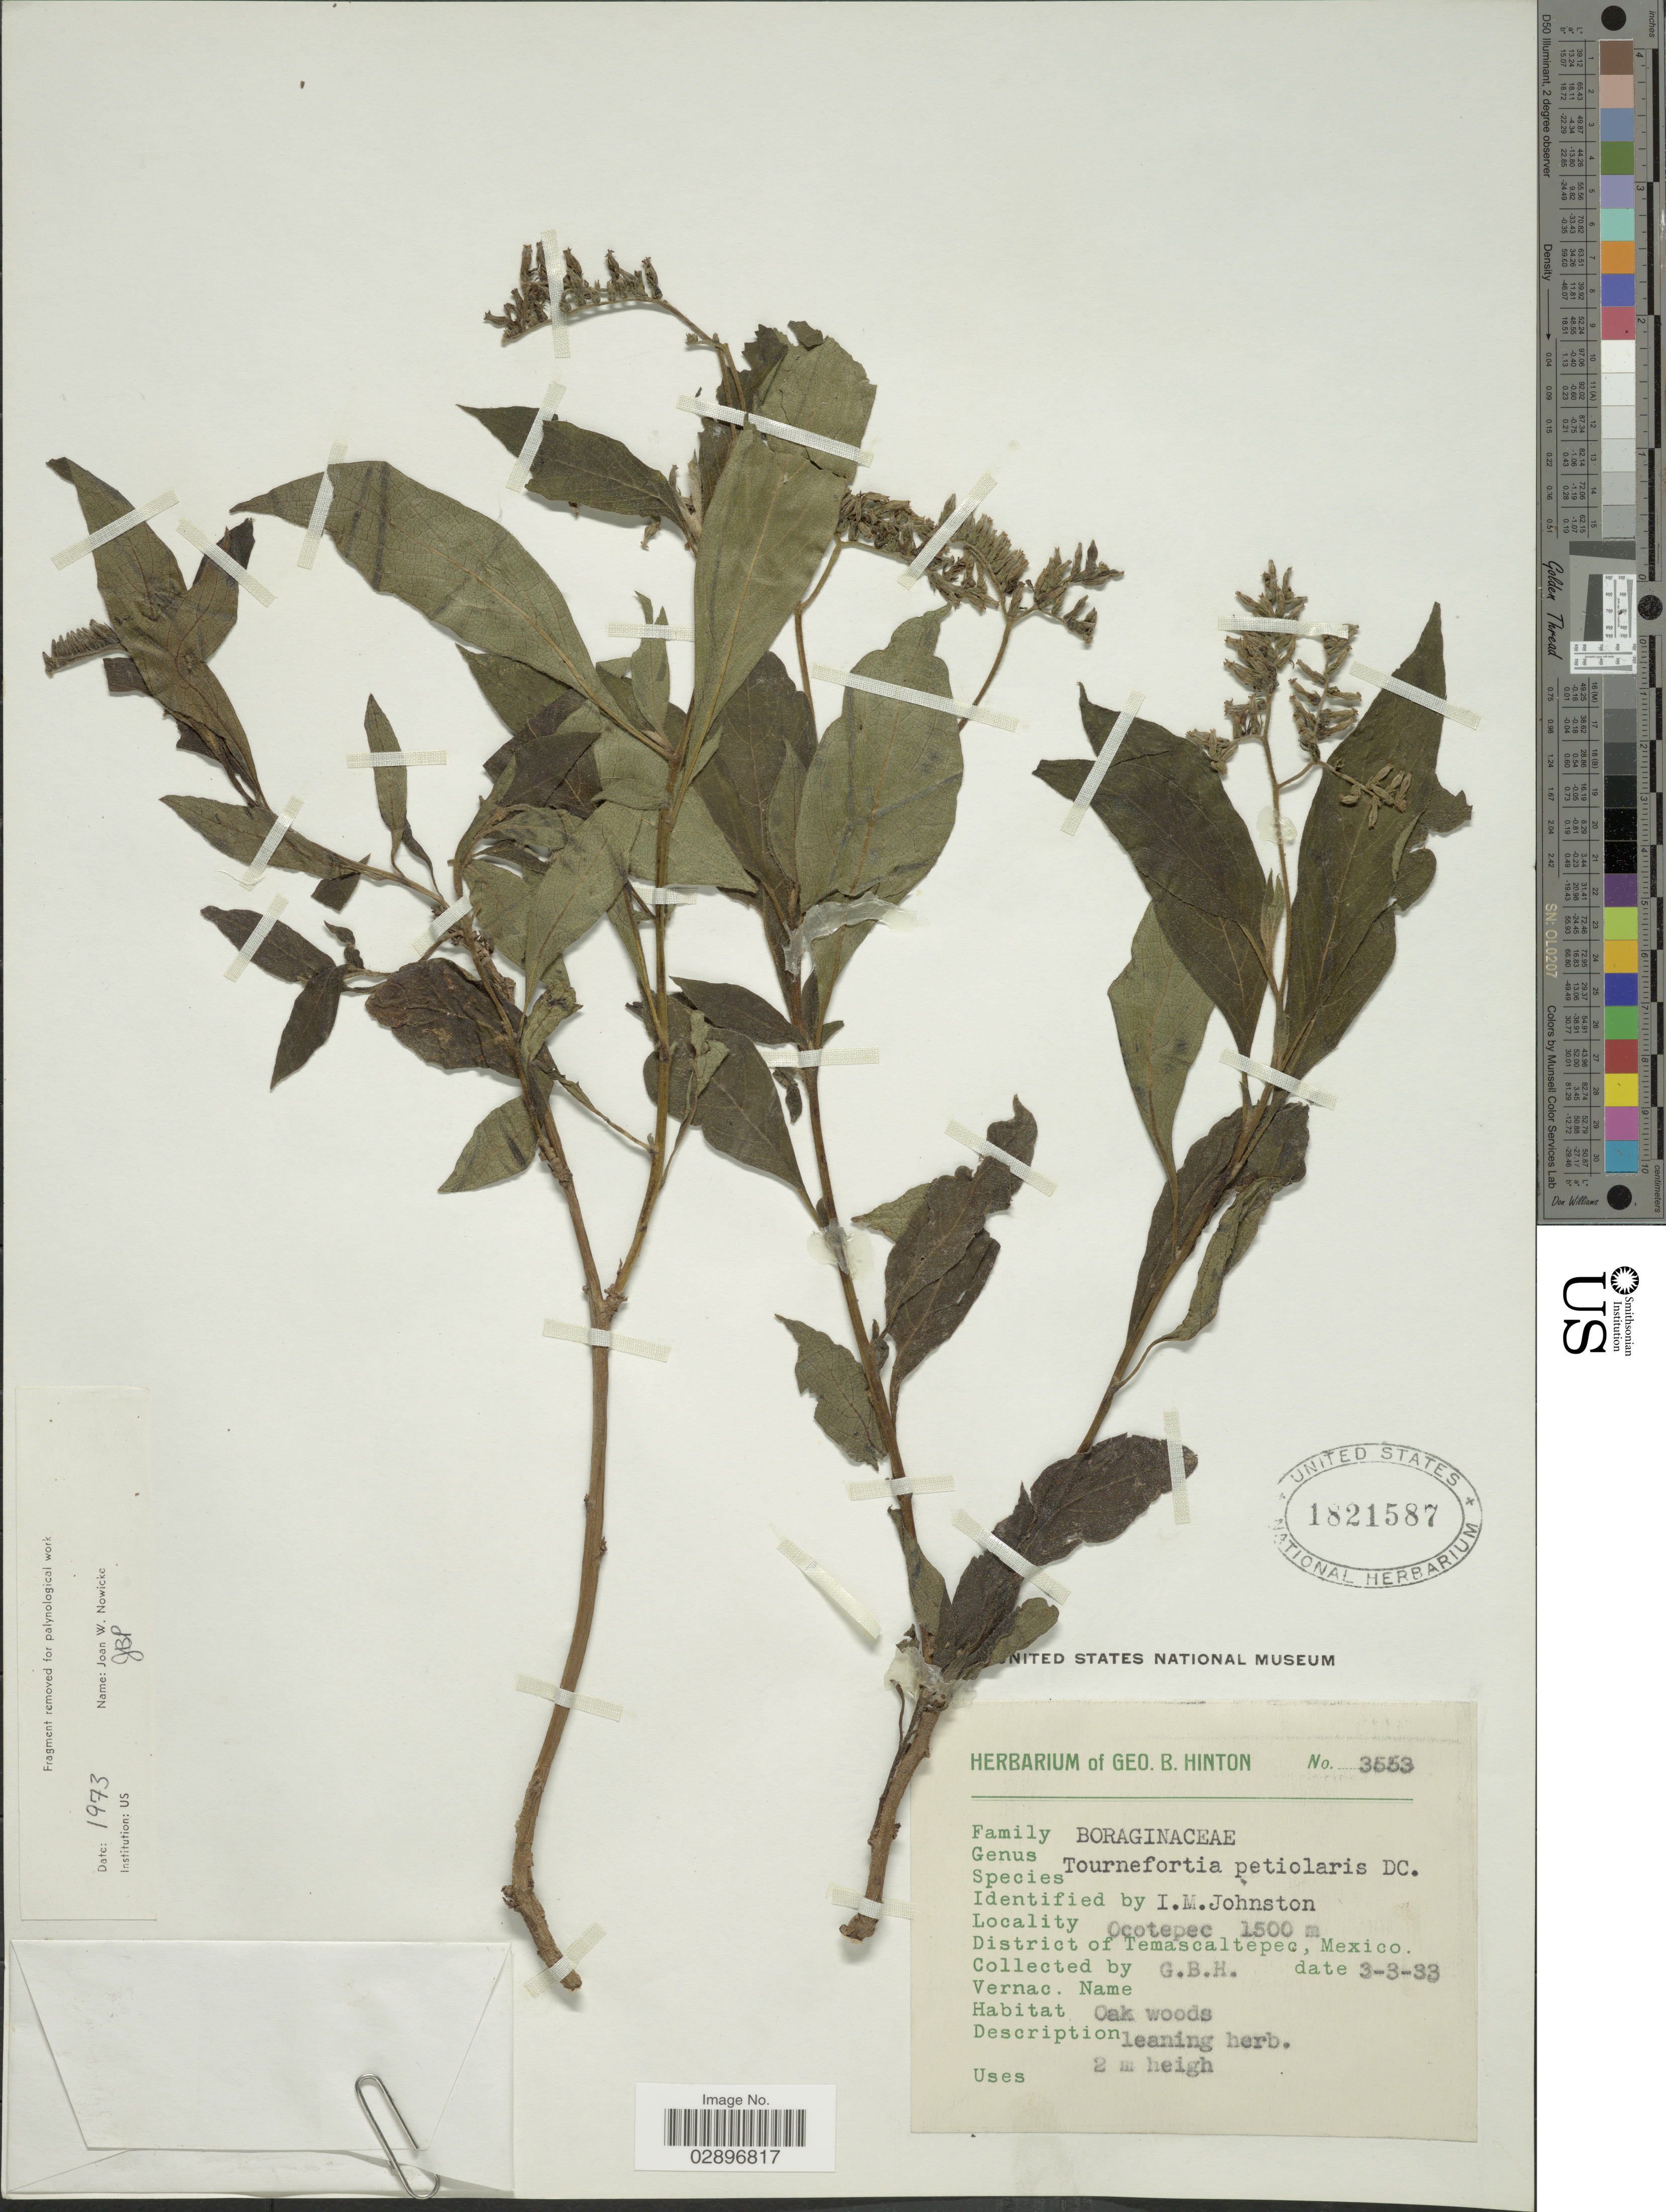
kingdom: Plantae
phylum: Tracheophyta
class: Magnoliopsida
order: Boraginales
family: Heliotropiaceae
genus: Tournefortia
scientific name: Tournefortia petiolaris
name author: DC.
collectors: G. B. Hinton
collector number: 3553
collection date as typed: Transcribed d/m/y: 3/3/33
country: Mexico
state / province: México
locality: Ocotepec. District of Temascaltepec.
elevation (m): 1500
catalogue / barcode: US 1821587